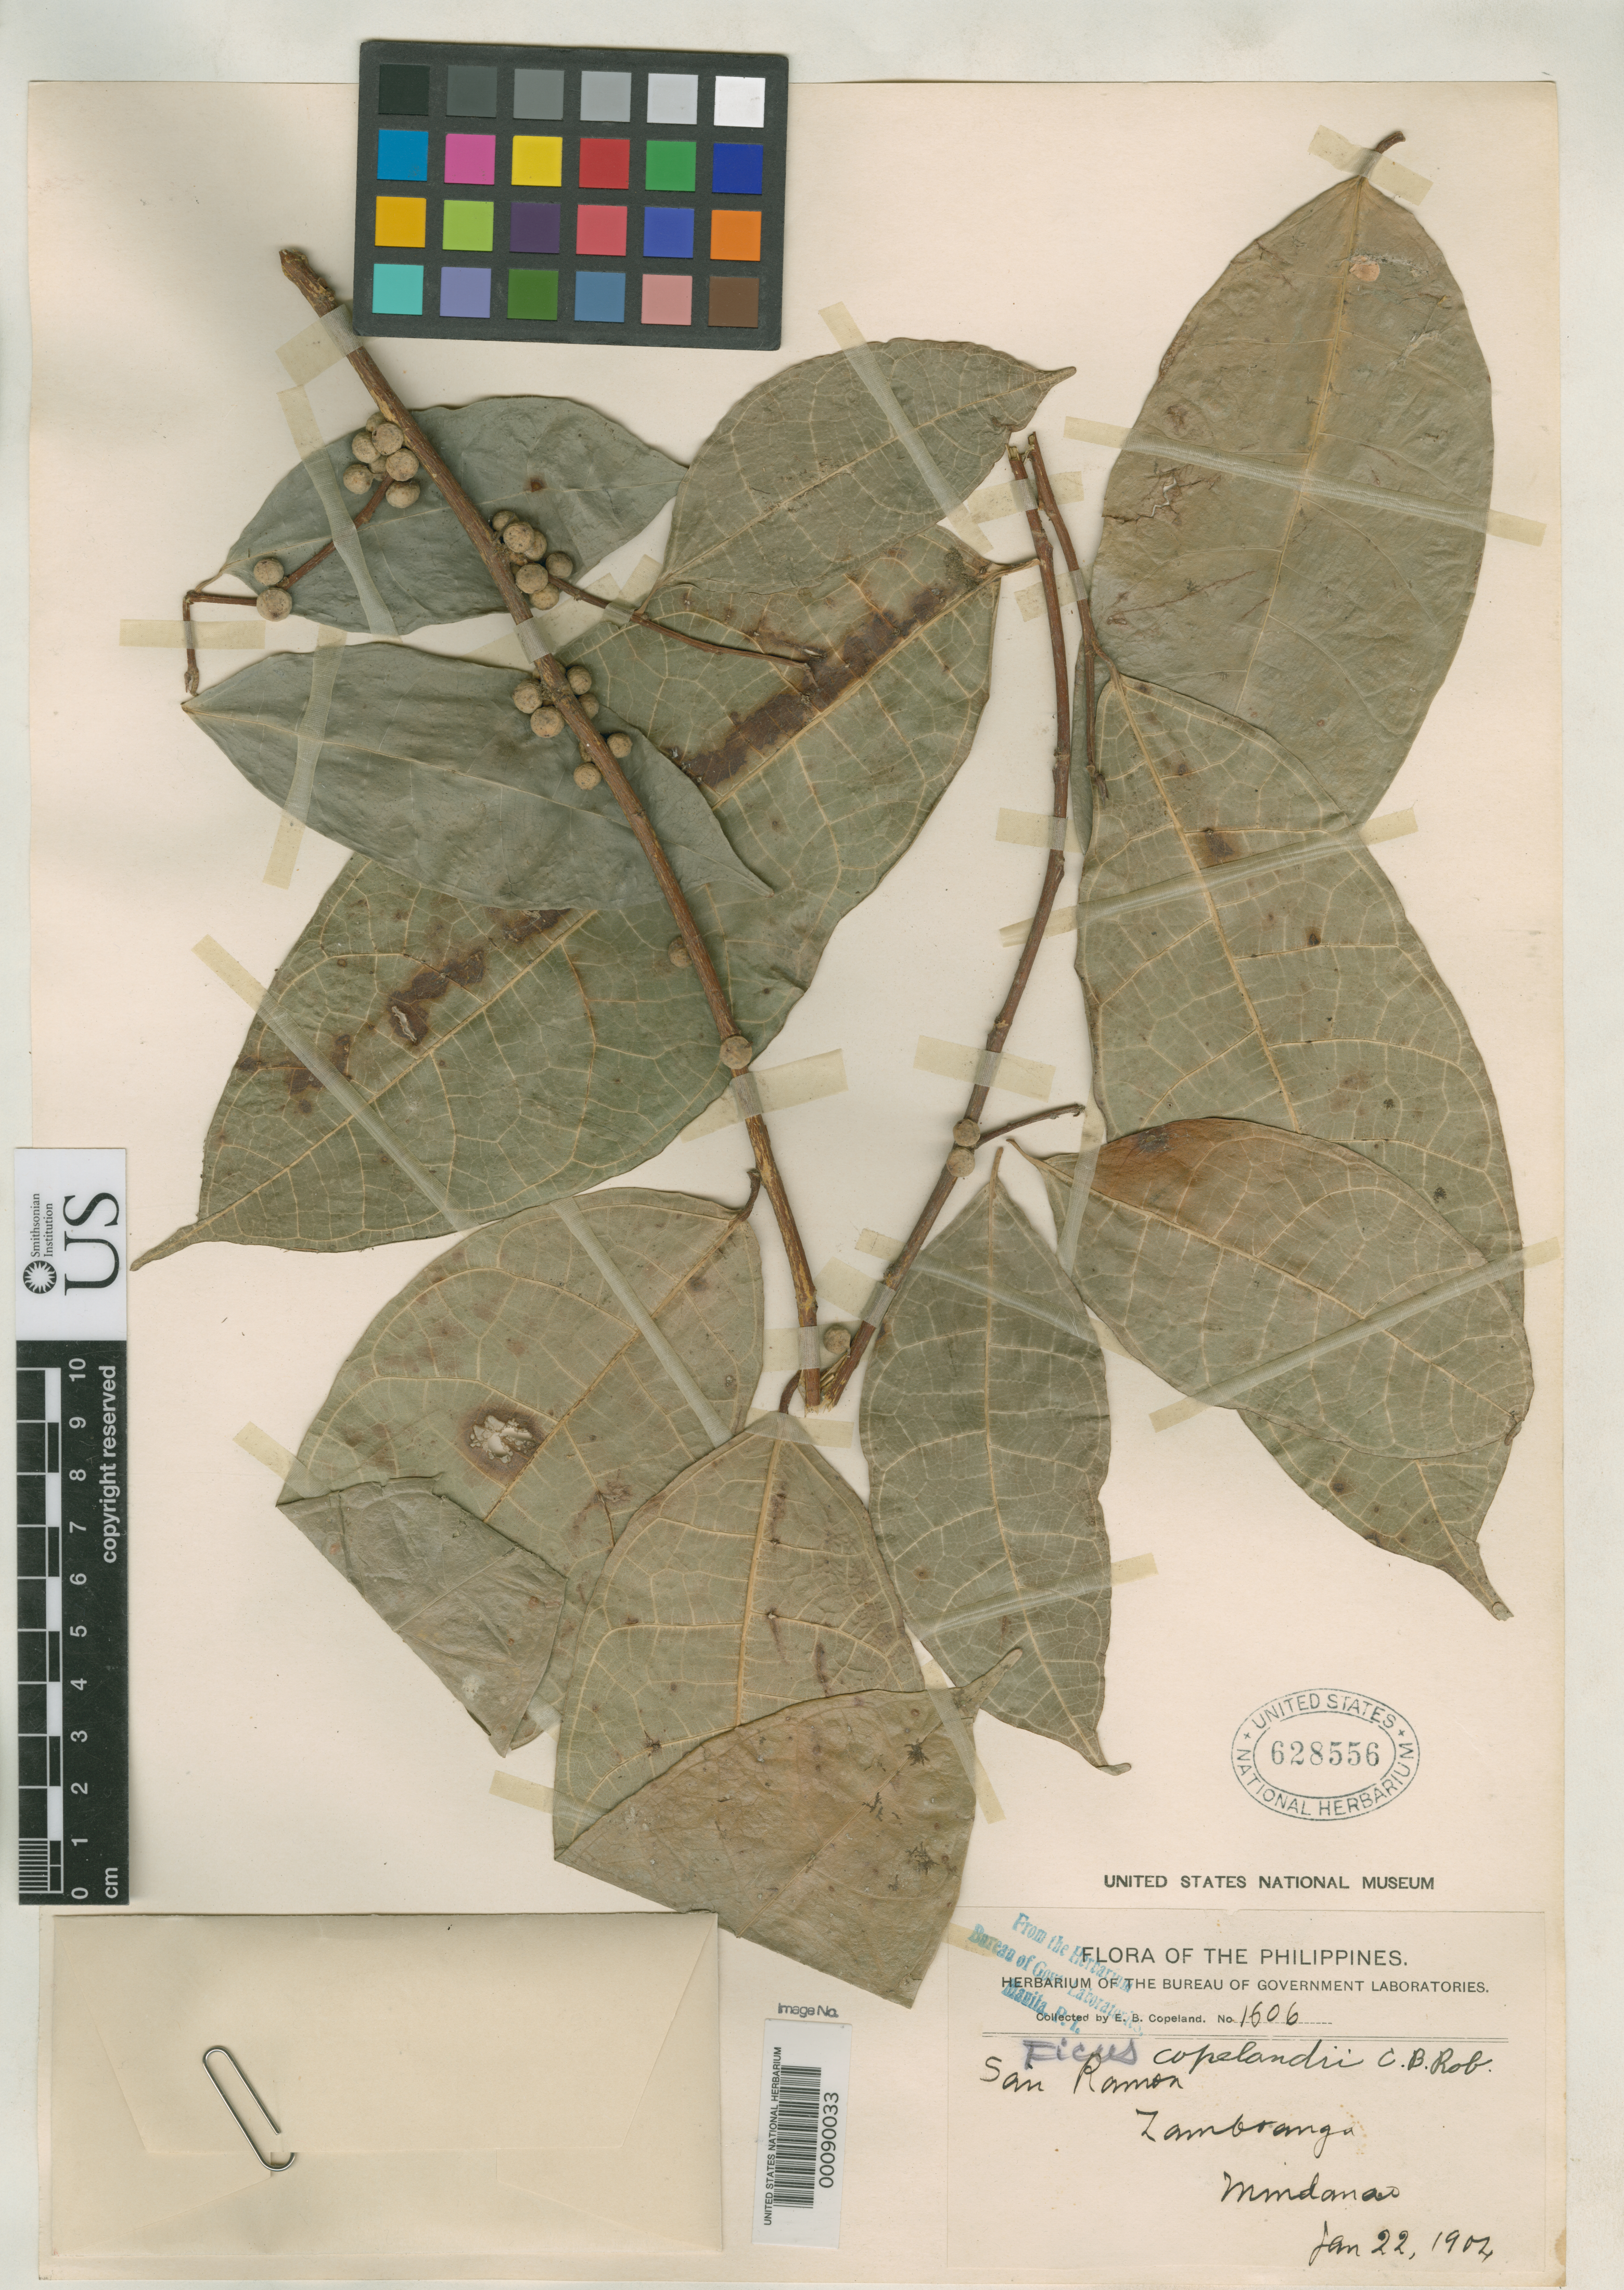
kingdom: Plantae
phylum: Tracheophyta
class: Magnoliopsida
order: Rosales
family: Moraceae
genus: Ficus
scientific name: Ficus copelandii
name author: C.B. Rob.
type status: Isotype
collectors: E. B. Copeland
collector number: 1606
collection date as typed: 22 Jan 1904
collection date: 1904-01-22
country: Philippines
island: Mindanao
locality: San Ramon. Samar Island.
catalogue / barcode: US 628556